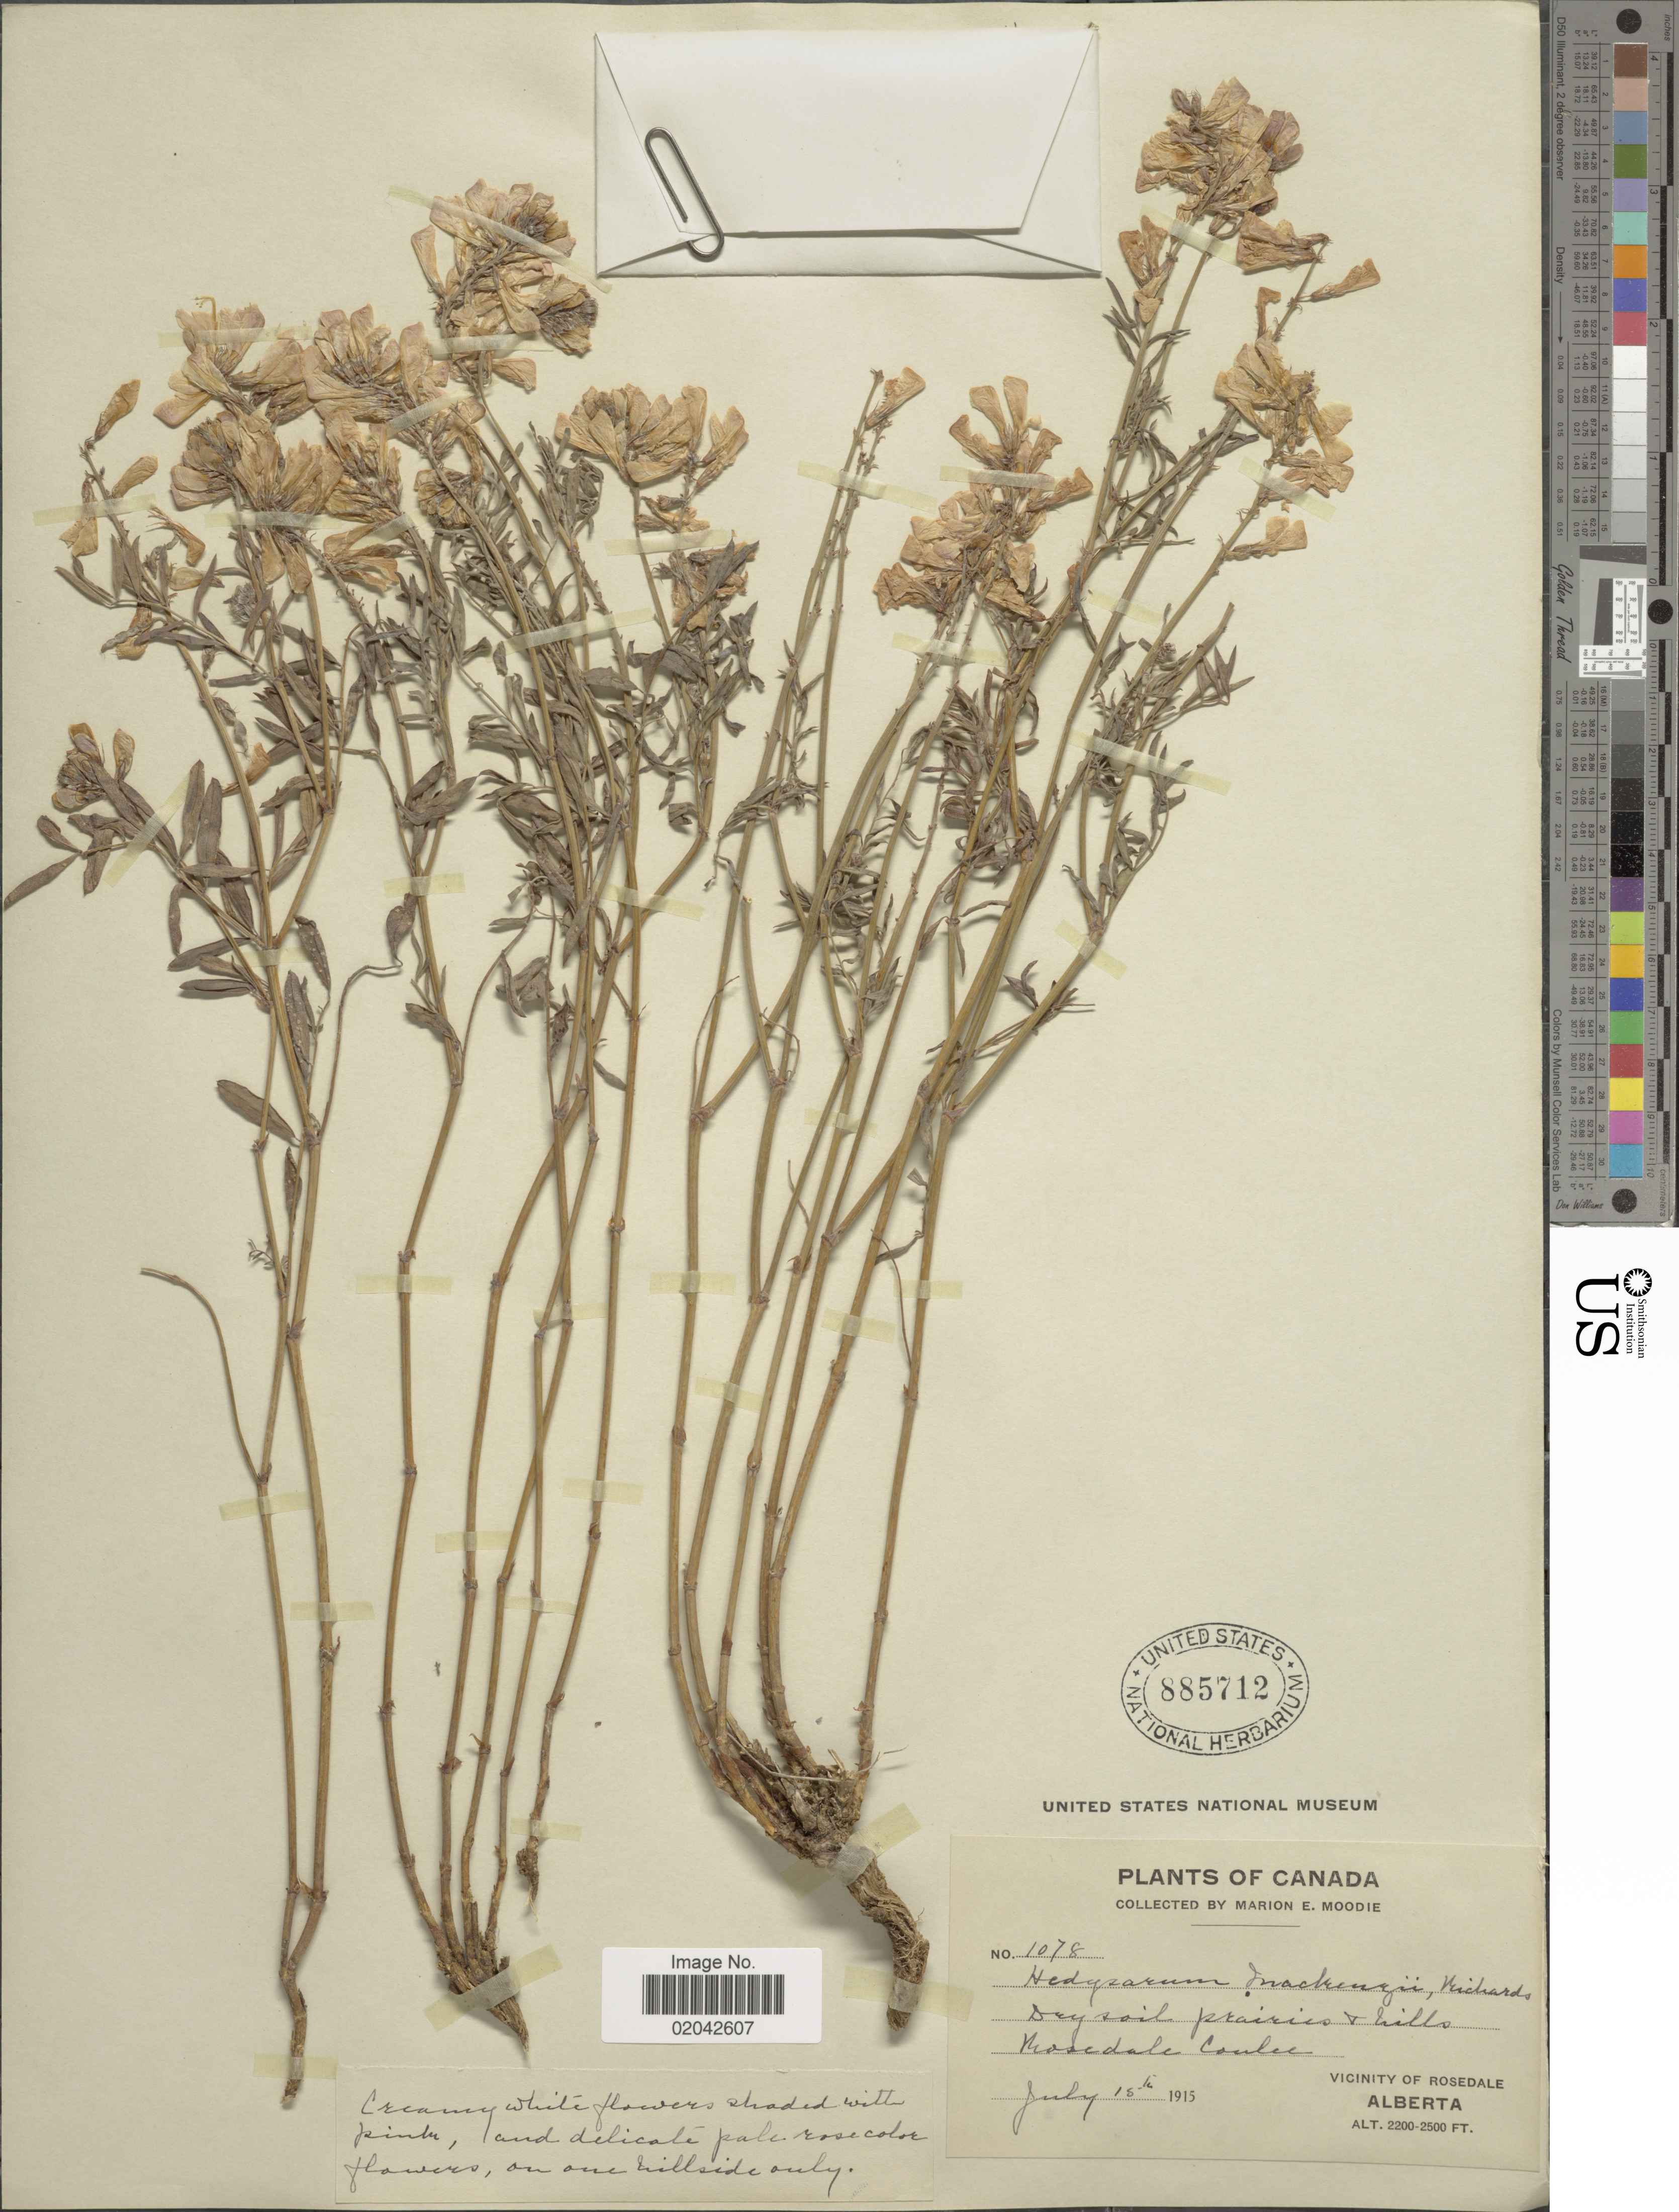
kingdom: Plantae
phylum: Tracheophyta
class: Magnoliopsida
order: Fabales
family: Fabaceae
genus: Hedysarum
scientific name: Hedysarum mackenziei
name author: Richardson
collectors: M. E. Moodie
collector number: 1078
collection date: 1915-07-15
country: Canada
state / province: Alberta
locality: Rosedale Coulee, vicinity of Rosedale.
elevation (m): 671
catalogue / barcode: US 885712